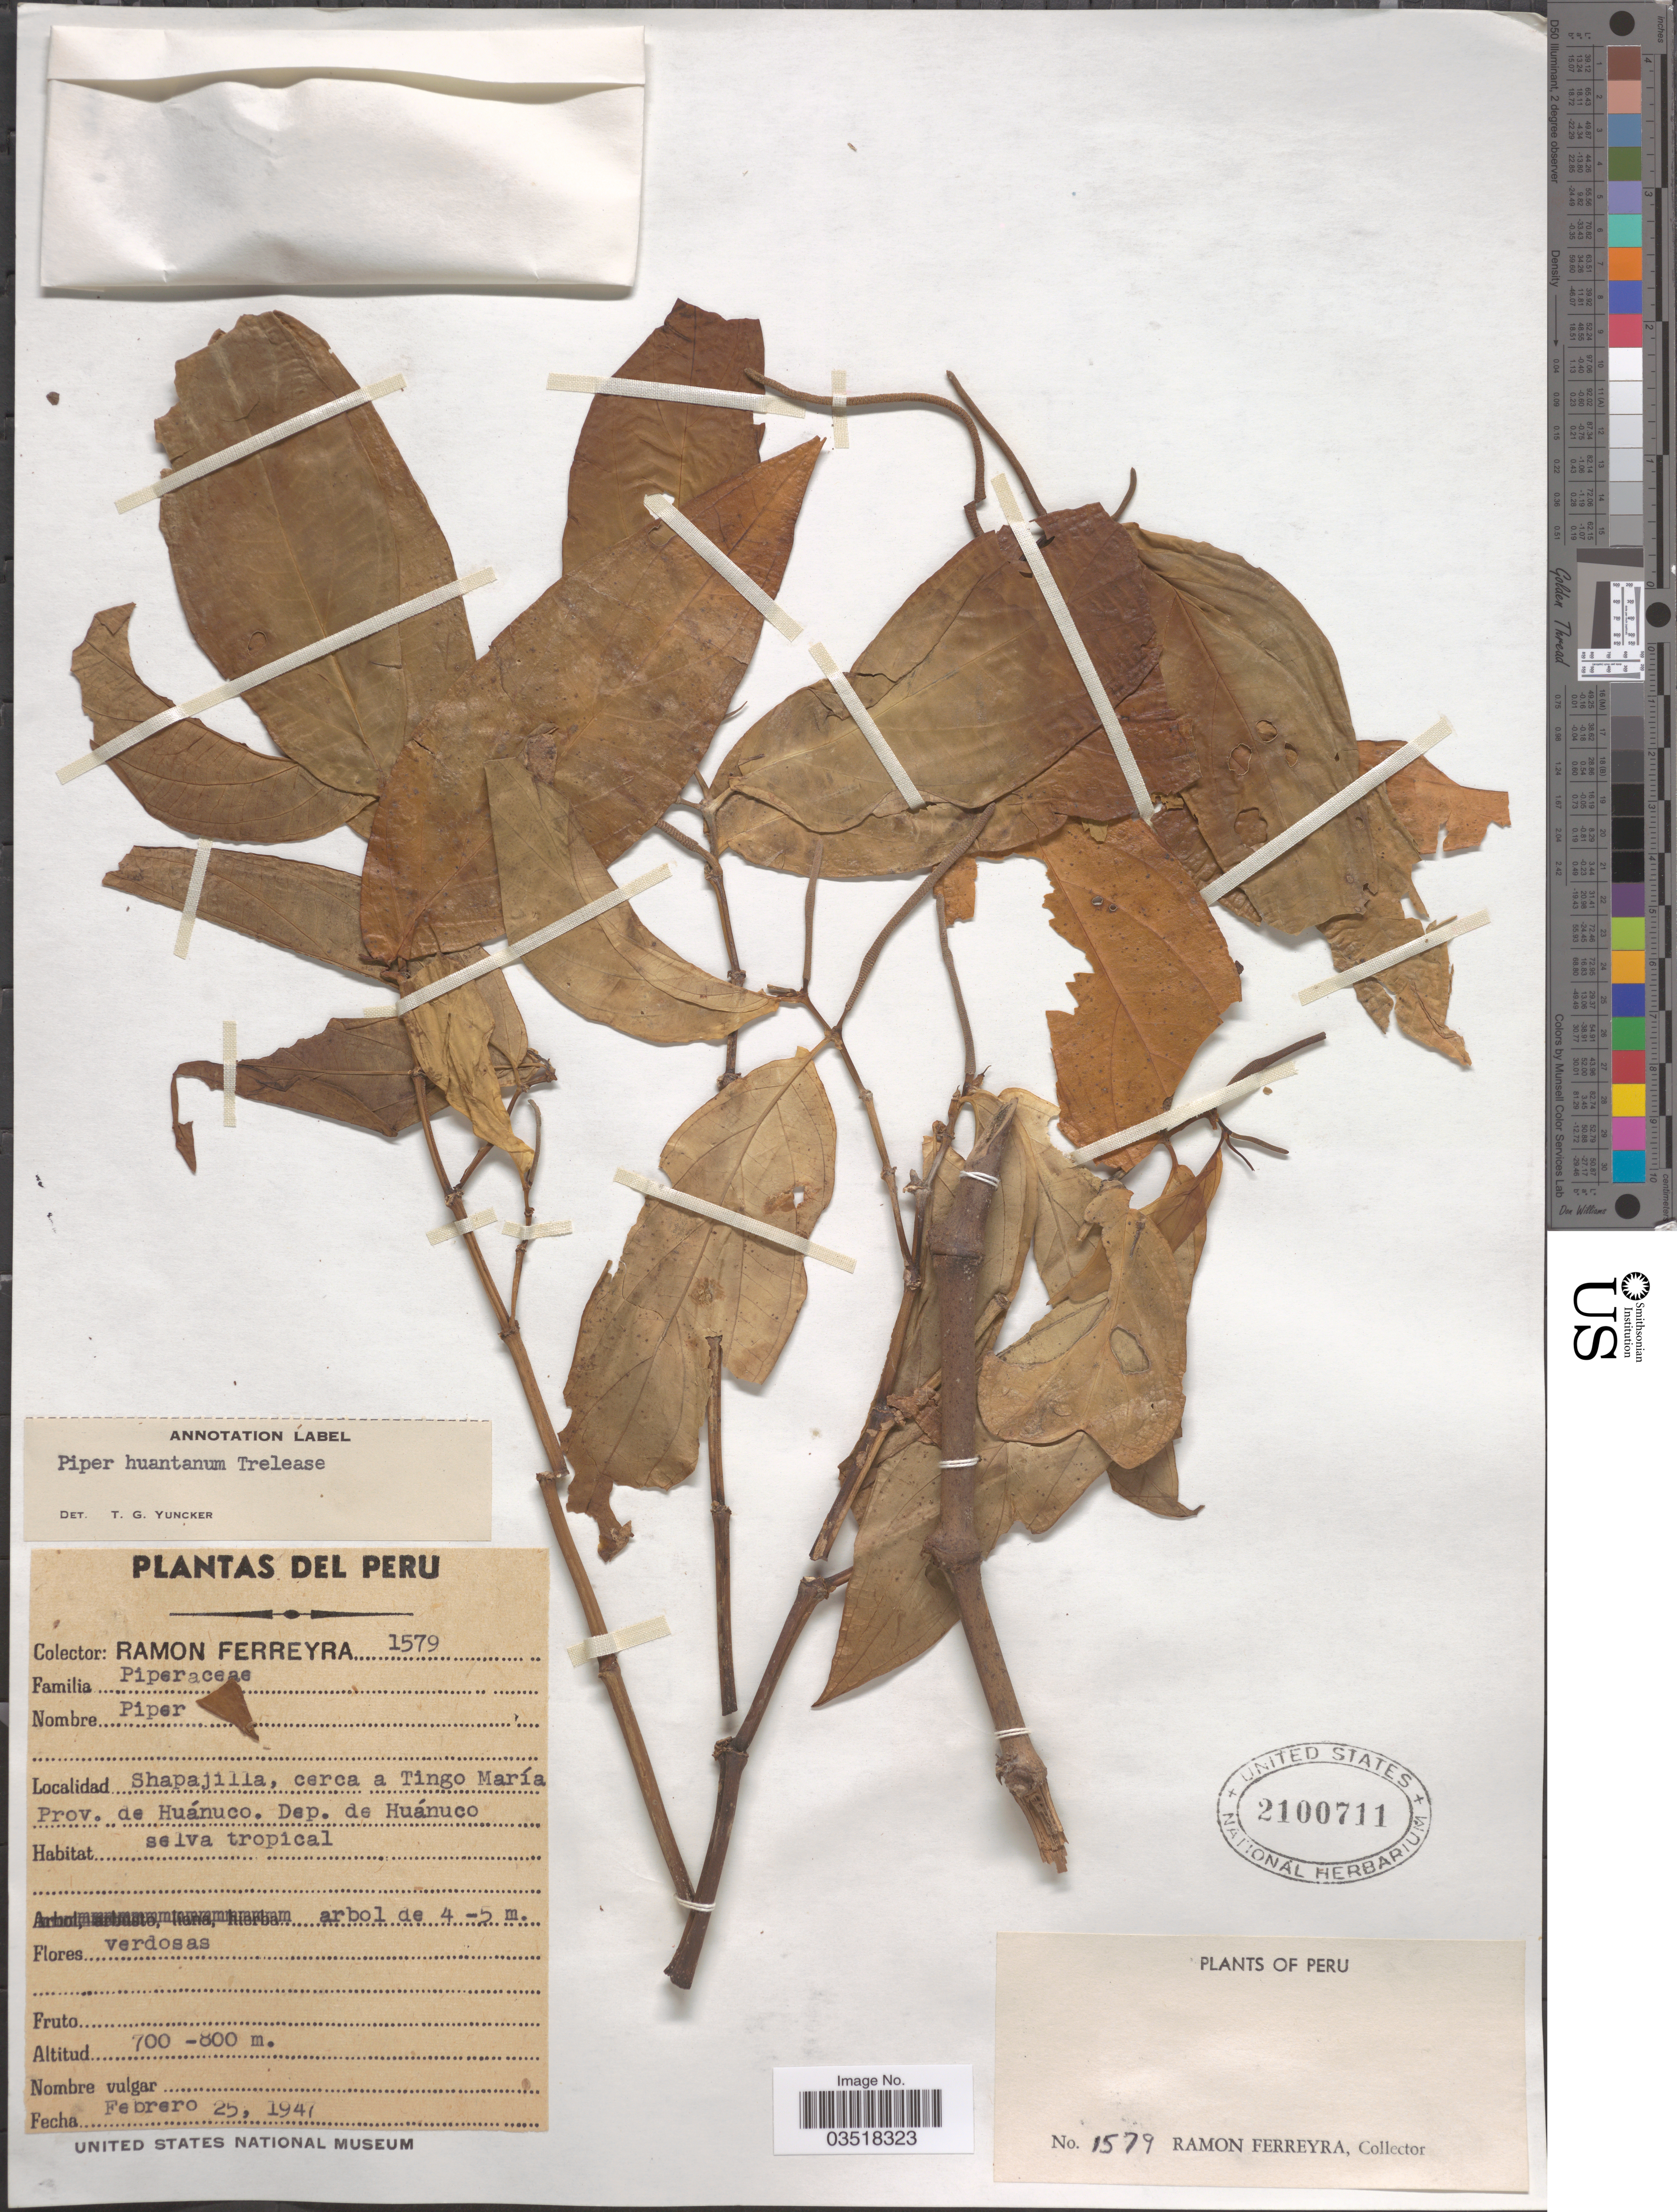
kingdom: Plantae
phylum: Tracheophyta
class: Magnoliopsida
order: Piperales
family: Piperaceae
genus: Piper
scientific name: Piper huantanum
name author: Trel. in J.F. Macbr.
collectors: R. A. Ferreyra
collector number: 1579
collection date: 1947-02-25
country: Peru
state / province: Huánuco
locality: Shapajilla, cerca a Tingo María, Prov. de Huánuco, Dep. de Huánuco.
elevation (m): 700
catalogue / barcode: US 2100711